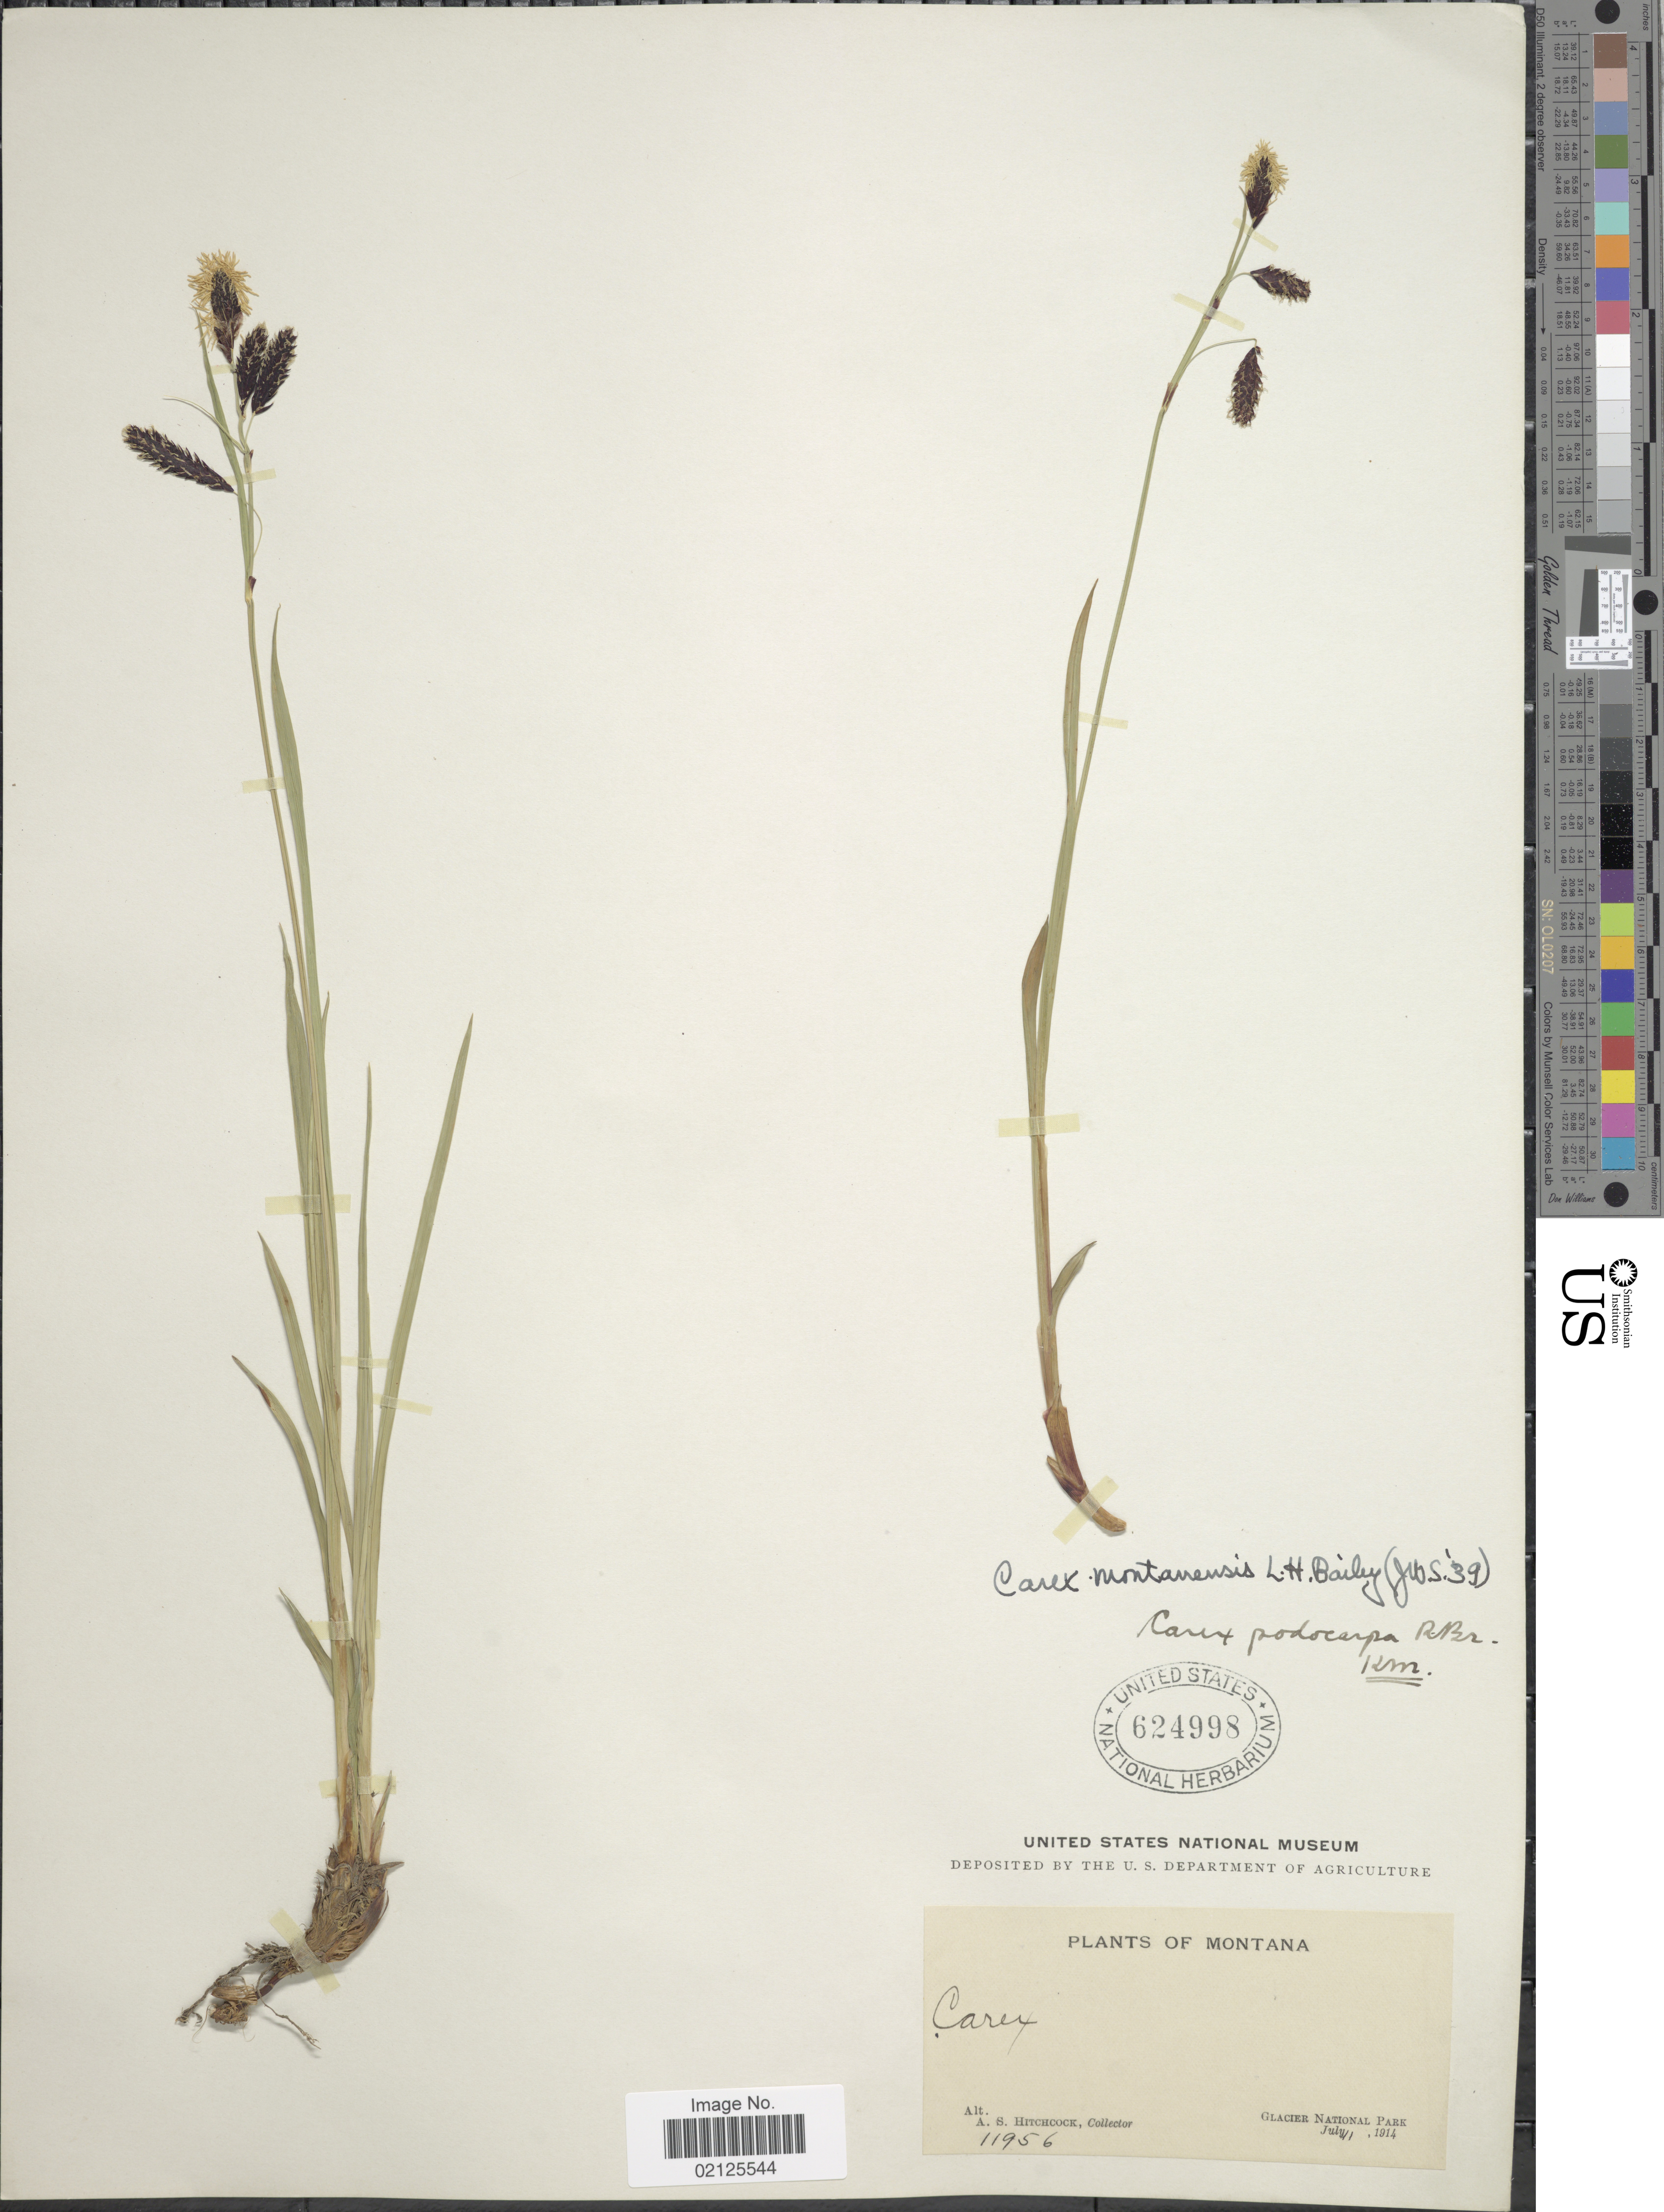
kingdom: Plantae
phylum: Tracheophyta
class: Liliopsida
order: Poales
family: Cyperaceae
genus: Carex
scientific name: Carex podocarpa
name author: R. Br.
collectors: A. S. Hitchcock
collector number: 11956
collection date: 1914-07-11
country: United States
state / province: Montana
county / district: Flathead / Glacier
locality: Glacier National Park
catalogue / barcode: US 624998